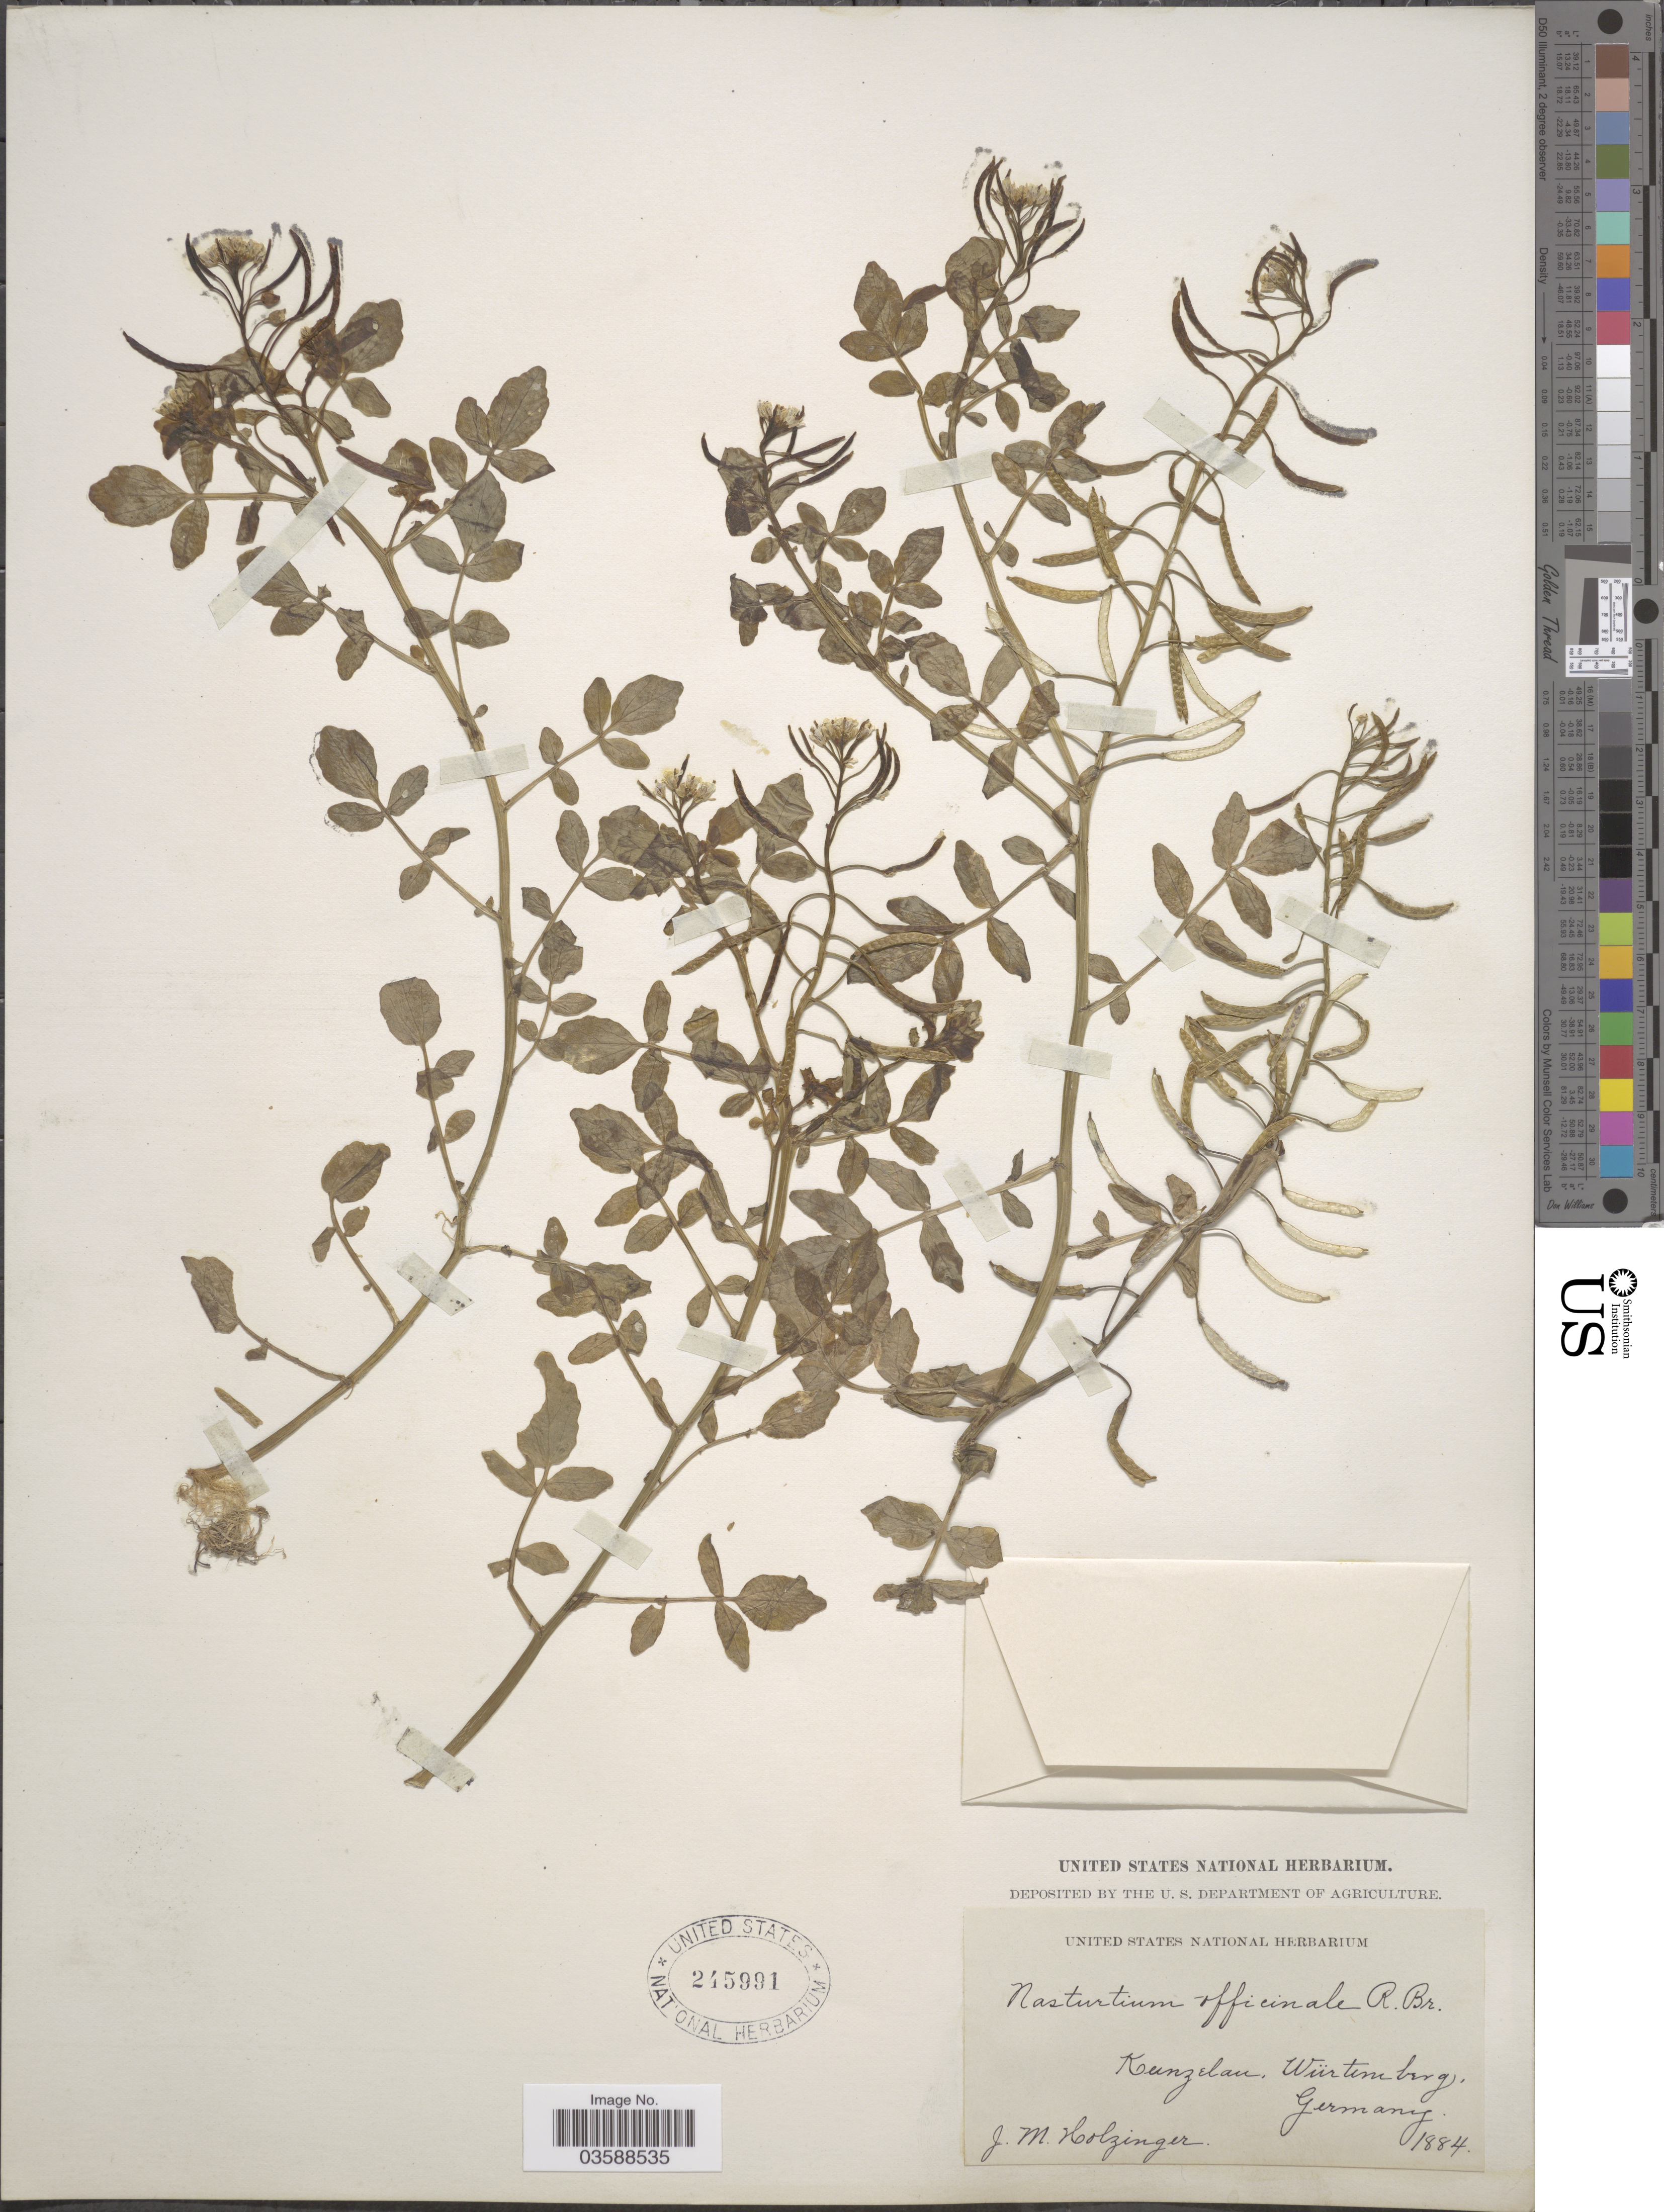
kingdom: Plantae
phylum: Tracheophyta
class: Magnoliopsida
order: Brassicales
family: Brassicaceae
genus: Nasturtium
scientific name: Nasturtium officinale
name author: R. Br.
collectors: J. M. Holzinger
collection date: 1884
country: Germany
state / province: Baden-Württemberg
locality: Kunzelau, Wurtemberg.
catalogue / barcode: US 245991